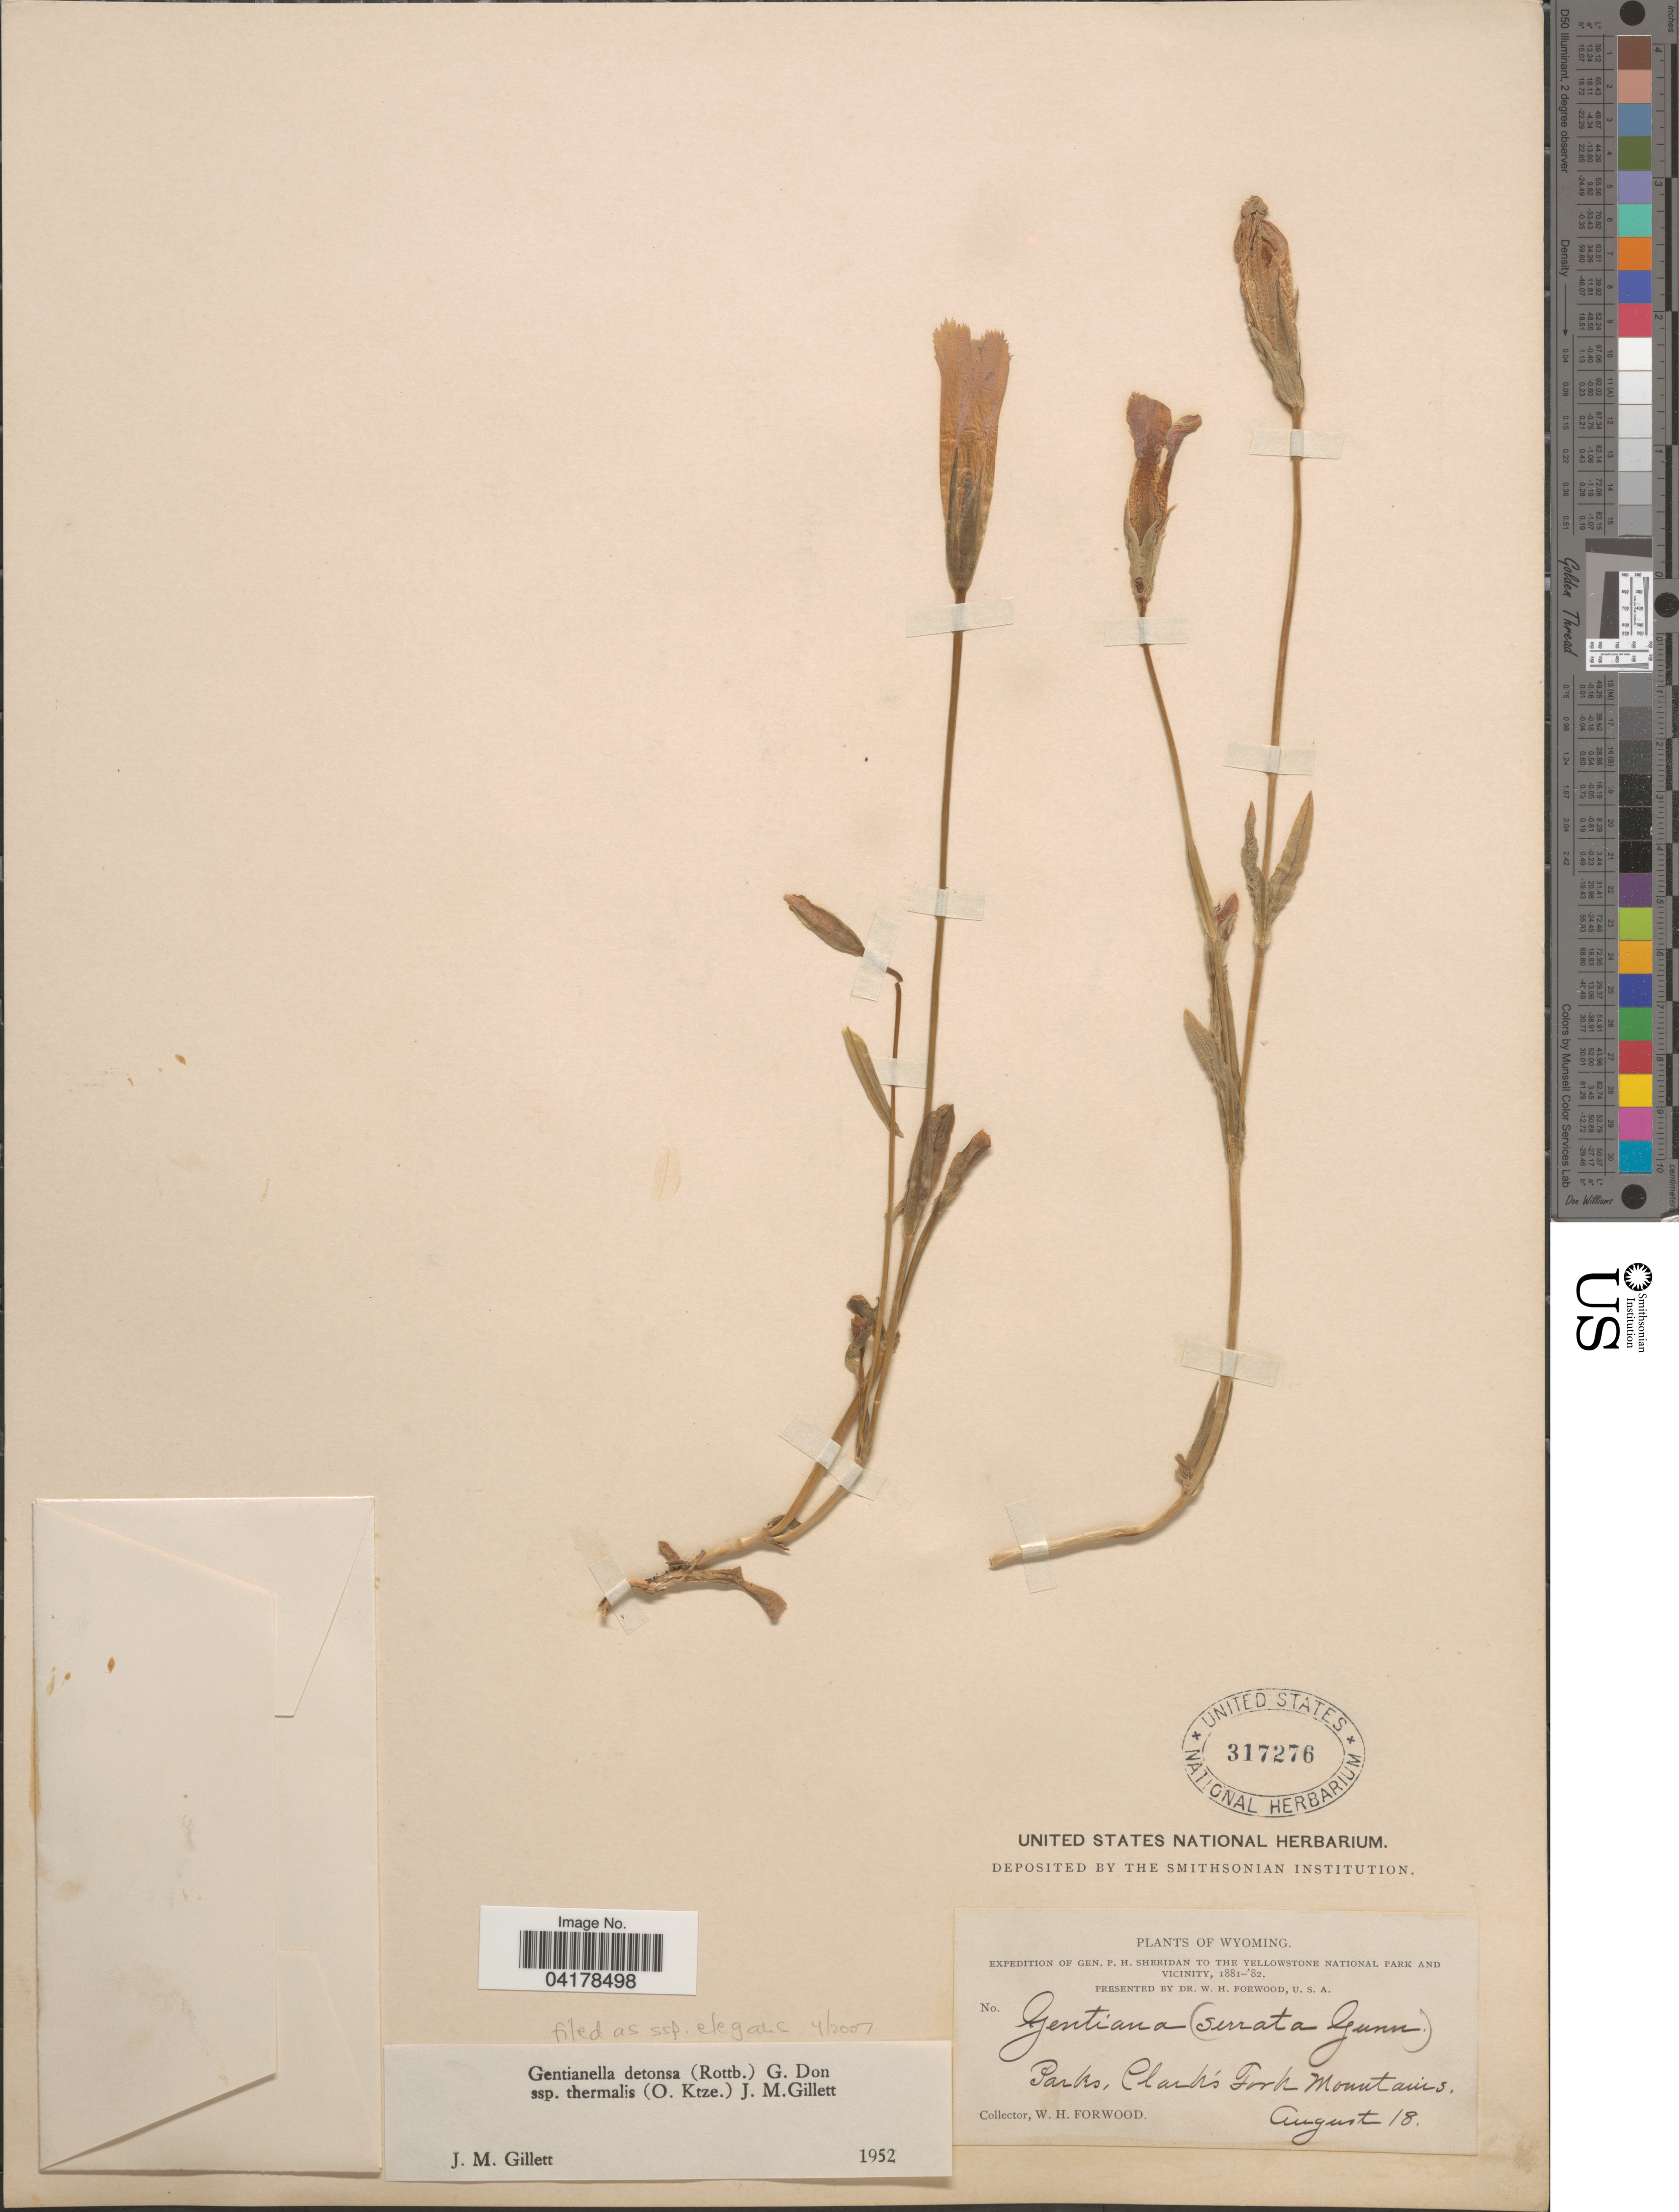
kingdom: Plantae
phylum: Tracheophyta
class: Magnoliopsida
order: Gentianales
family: Gentianaceae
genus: Gentianella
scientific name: Gentianella detonsa subsp. thermalis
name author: (Kuntze) J.M. Gillett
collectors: W. Forwood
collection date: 1881-08-18/1882-08-18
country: United States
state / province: Wyoming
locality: Expedition of Gen. P. H. Sheridan to the Yellowstone National Park and vicinity, 1881-'82. Parks, Clark's Fork Mountains.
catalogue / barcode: US 317276